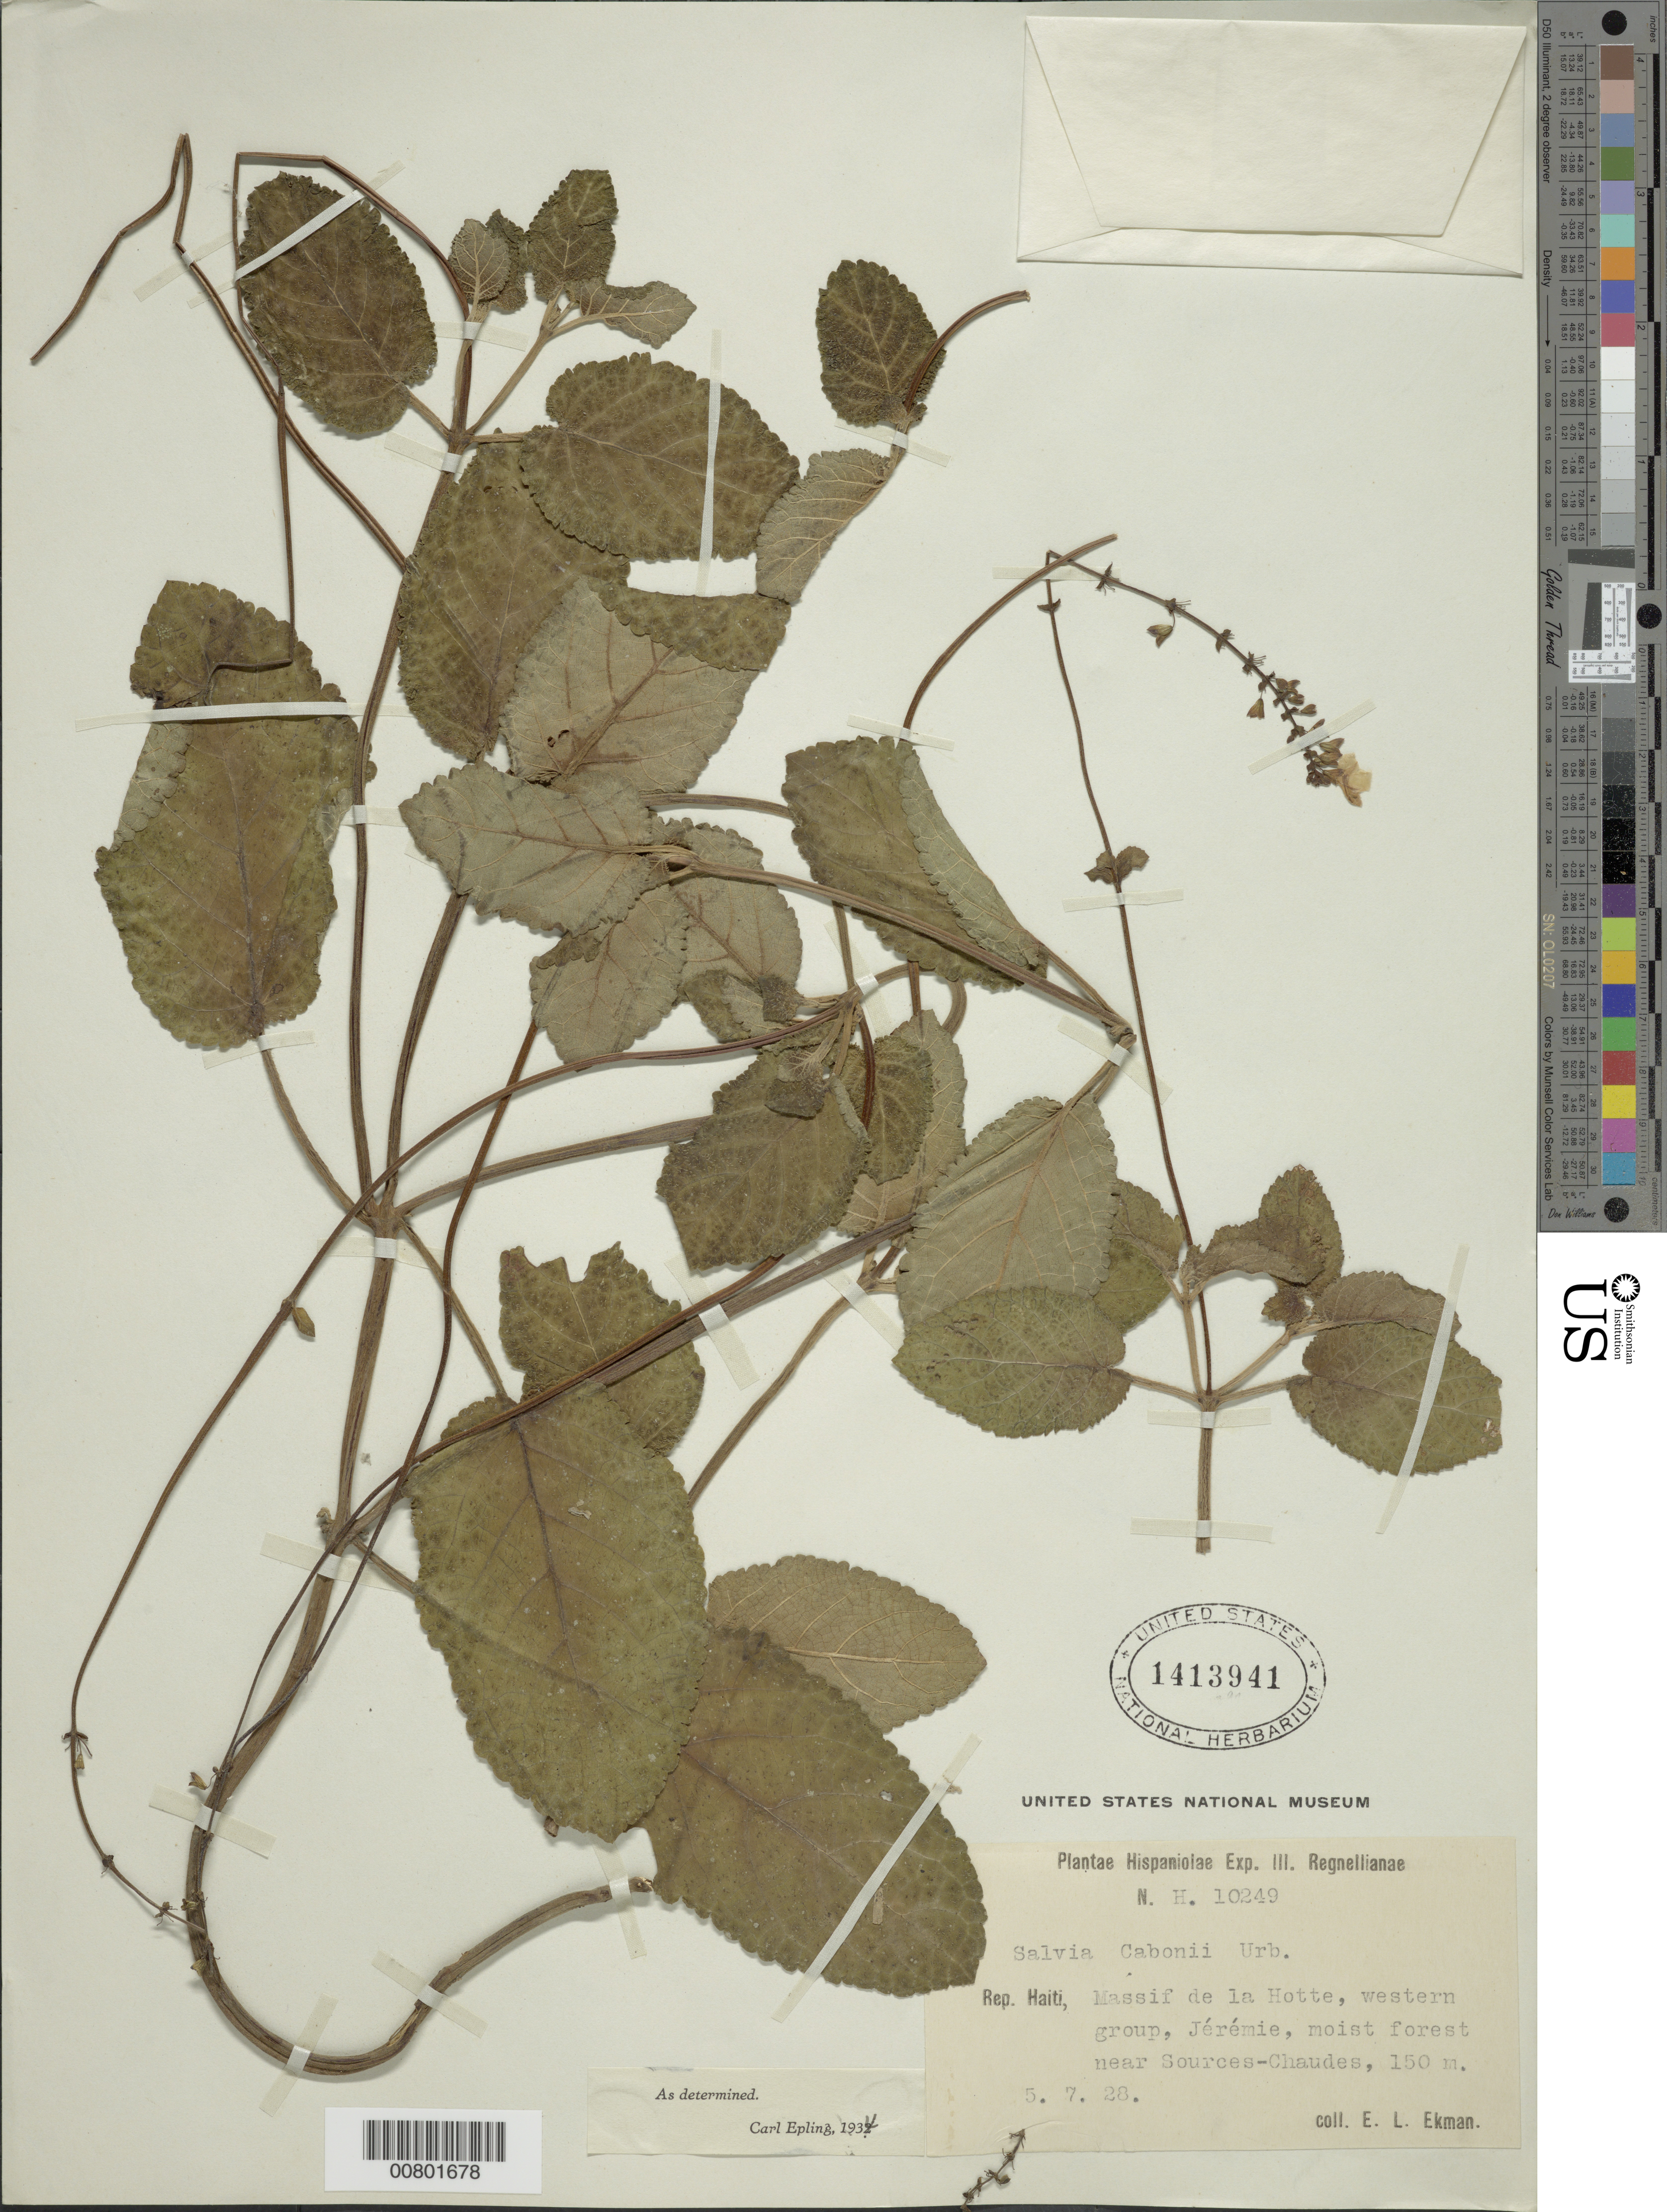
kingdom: Plantae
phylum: Tracheophyta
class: Magnoliopsida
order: Lamiales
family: Lamiaceae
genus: Salvia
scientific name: Salvia cabonii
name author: Urb.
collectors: E. L. Ekman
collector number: H 10249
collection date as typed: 05 Jul 1928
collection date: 1928-07-05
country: Haiti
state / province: Grand'Anse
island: Hispaniola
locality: Massif de la Hotte, western group, Jérémie, near Sources-Chaudes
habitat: Moist forest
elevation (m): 150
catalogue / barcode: US 1413941